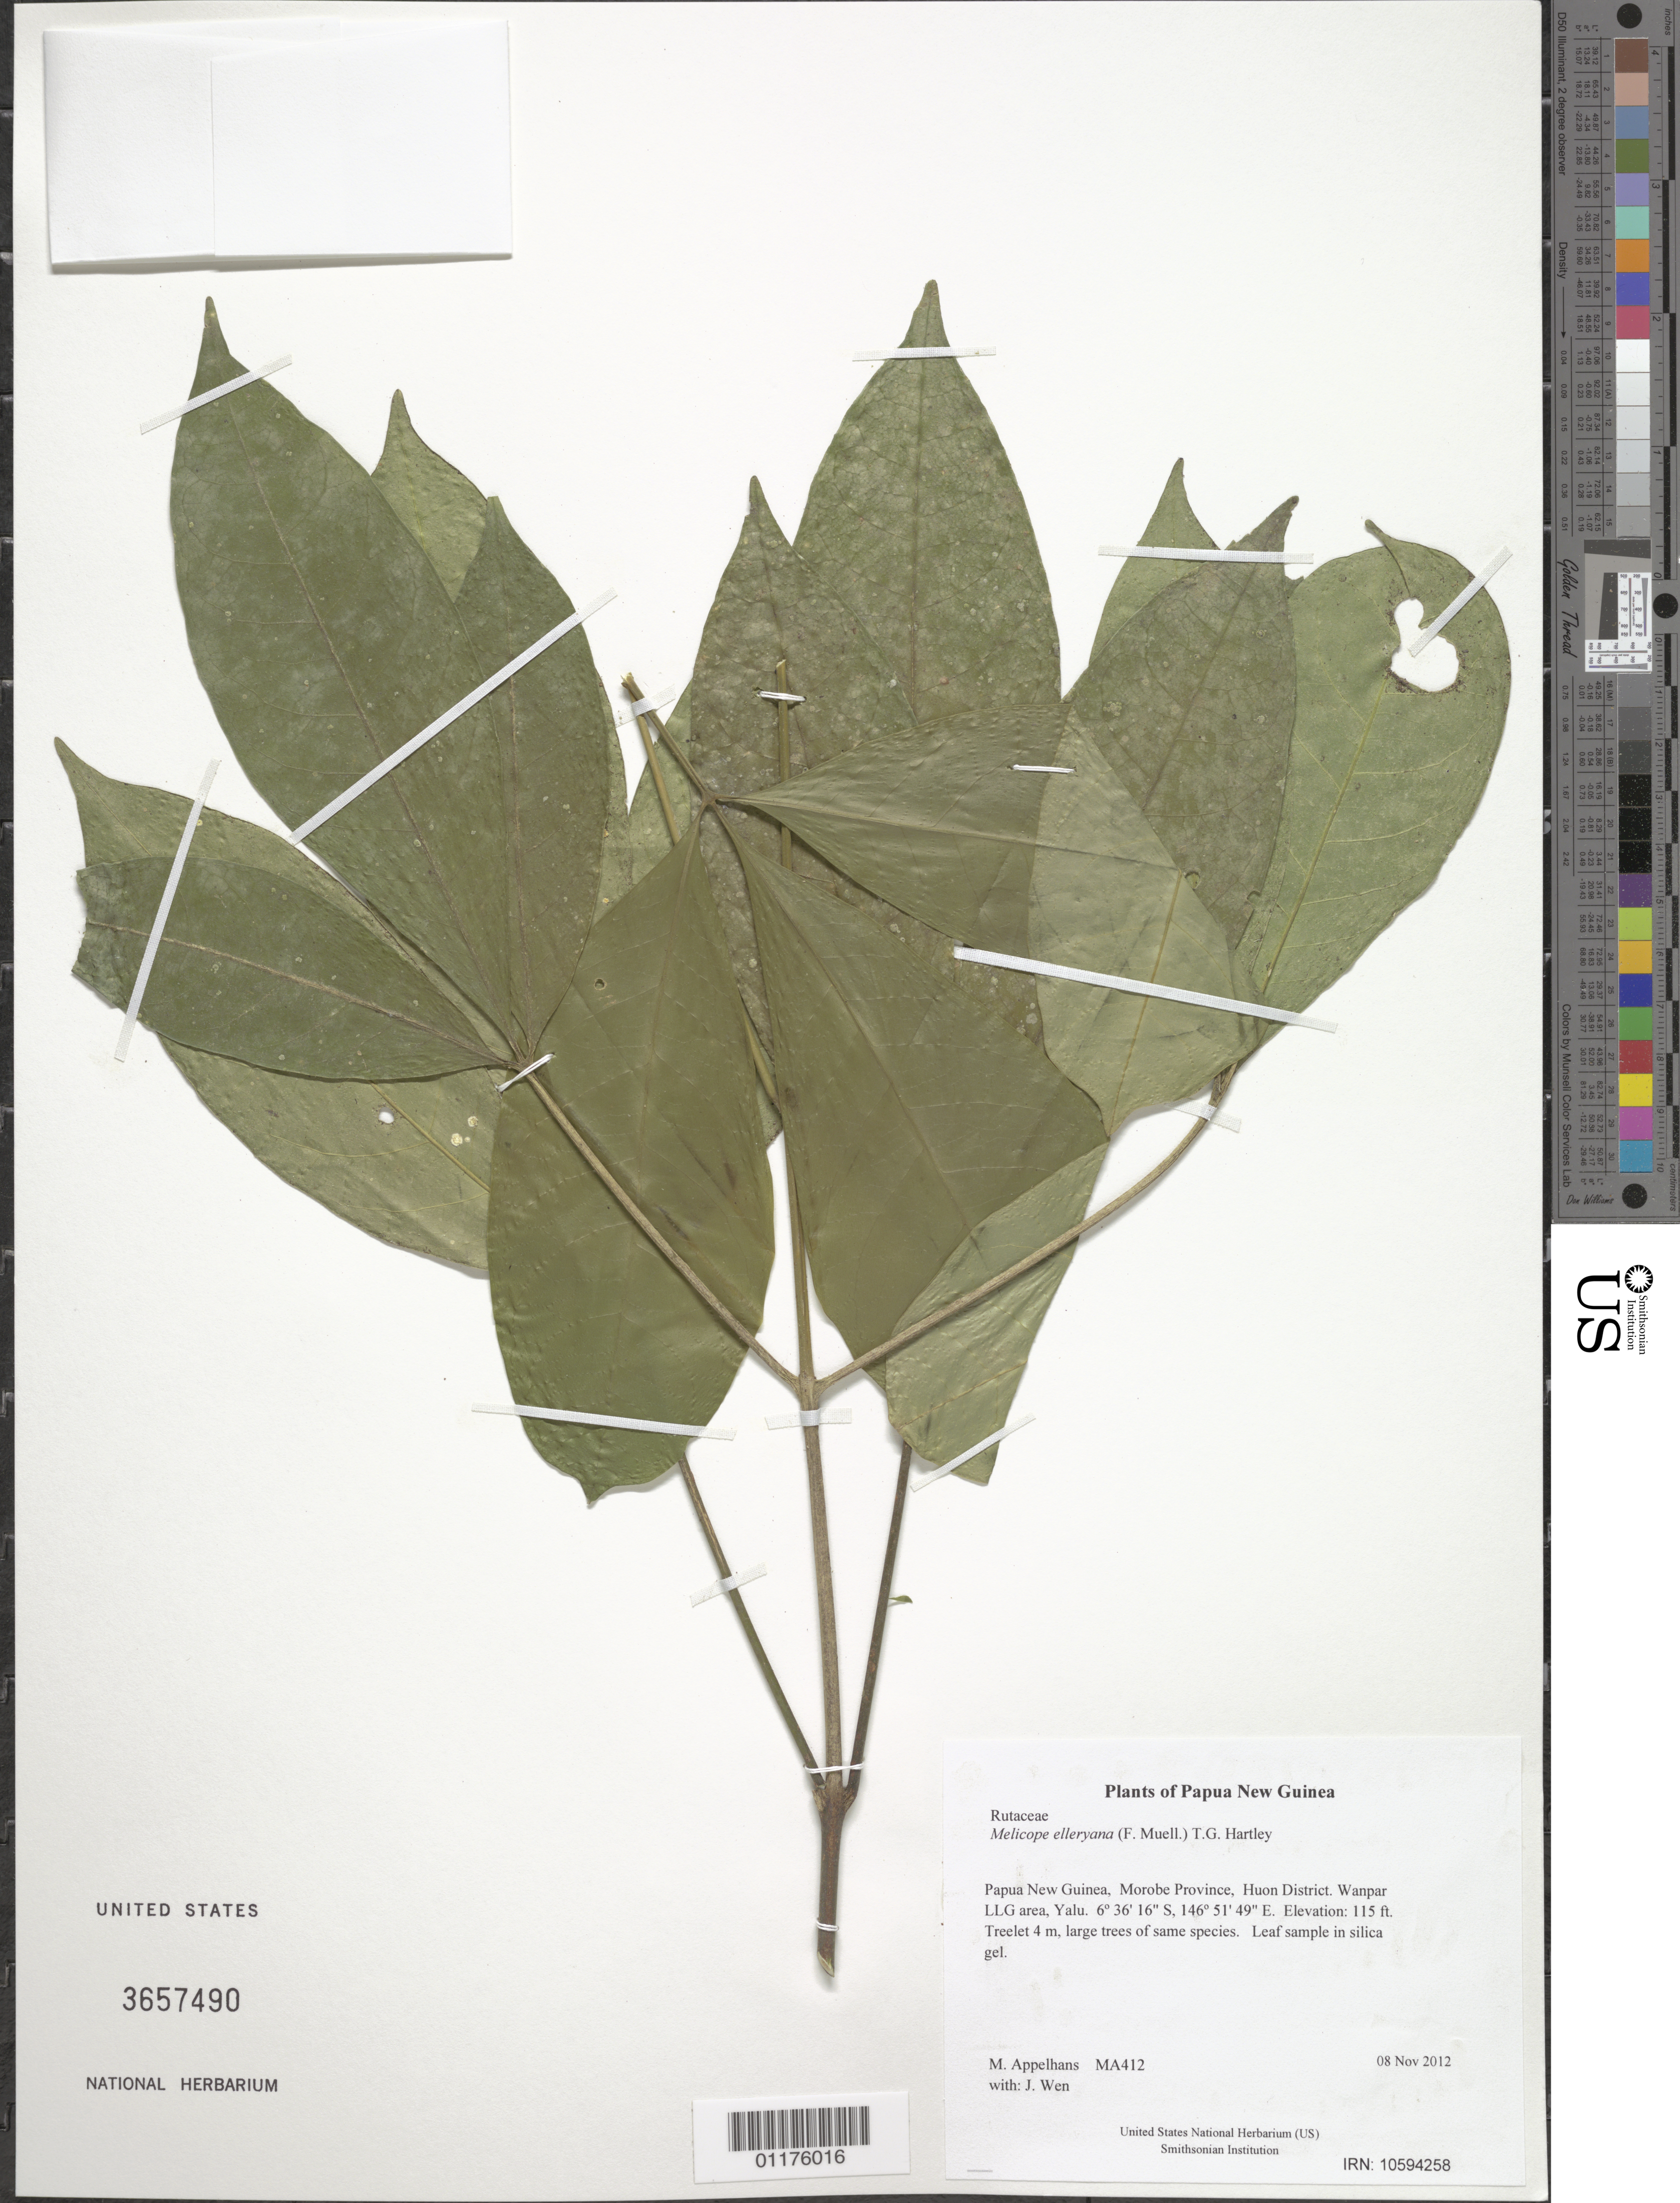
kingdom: Plantae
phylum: Tracheophyta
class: Magnoliopsida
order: Sapindales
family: Rutaceae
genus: Melicope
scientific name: Melicope elleryana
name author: (F. Muell.) T.G. Hartley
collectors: J. Wen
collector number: MA412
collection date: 2012-11-08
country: Papua New Guinea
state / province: Morobe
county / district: Huon District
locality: Wanpar LLG area, Yalu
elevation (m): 35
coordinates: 6° 36.268 S, 146 51.814 E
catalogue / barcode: US 3657490